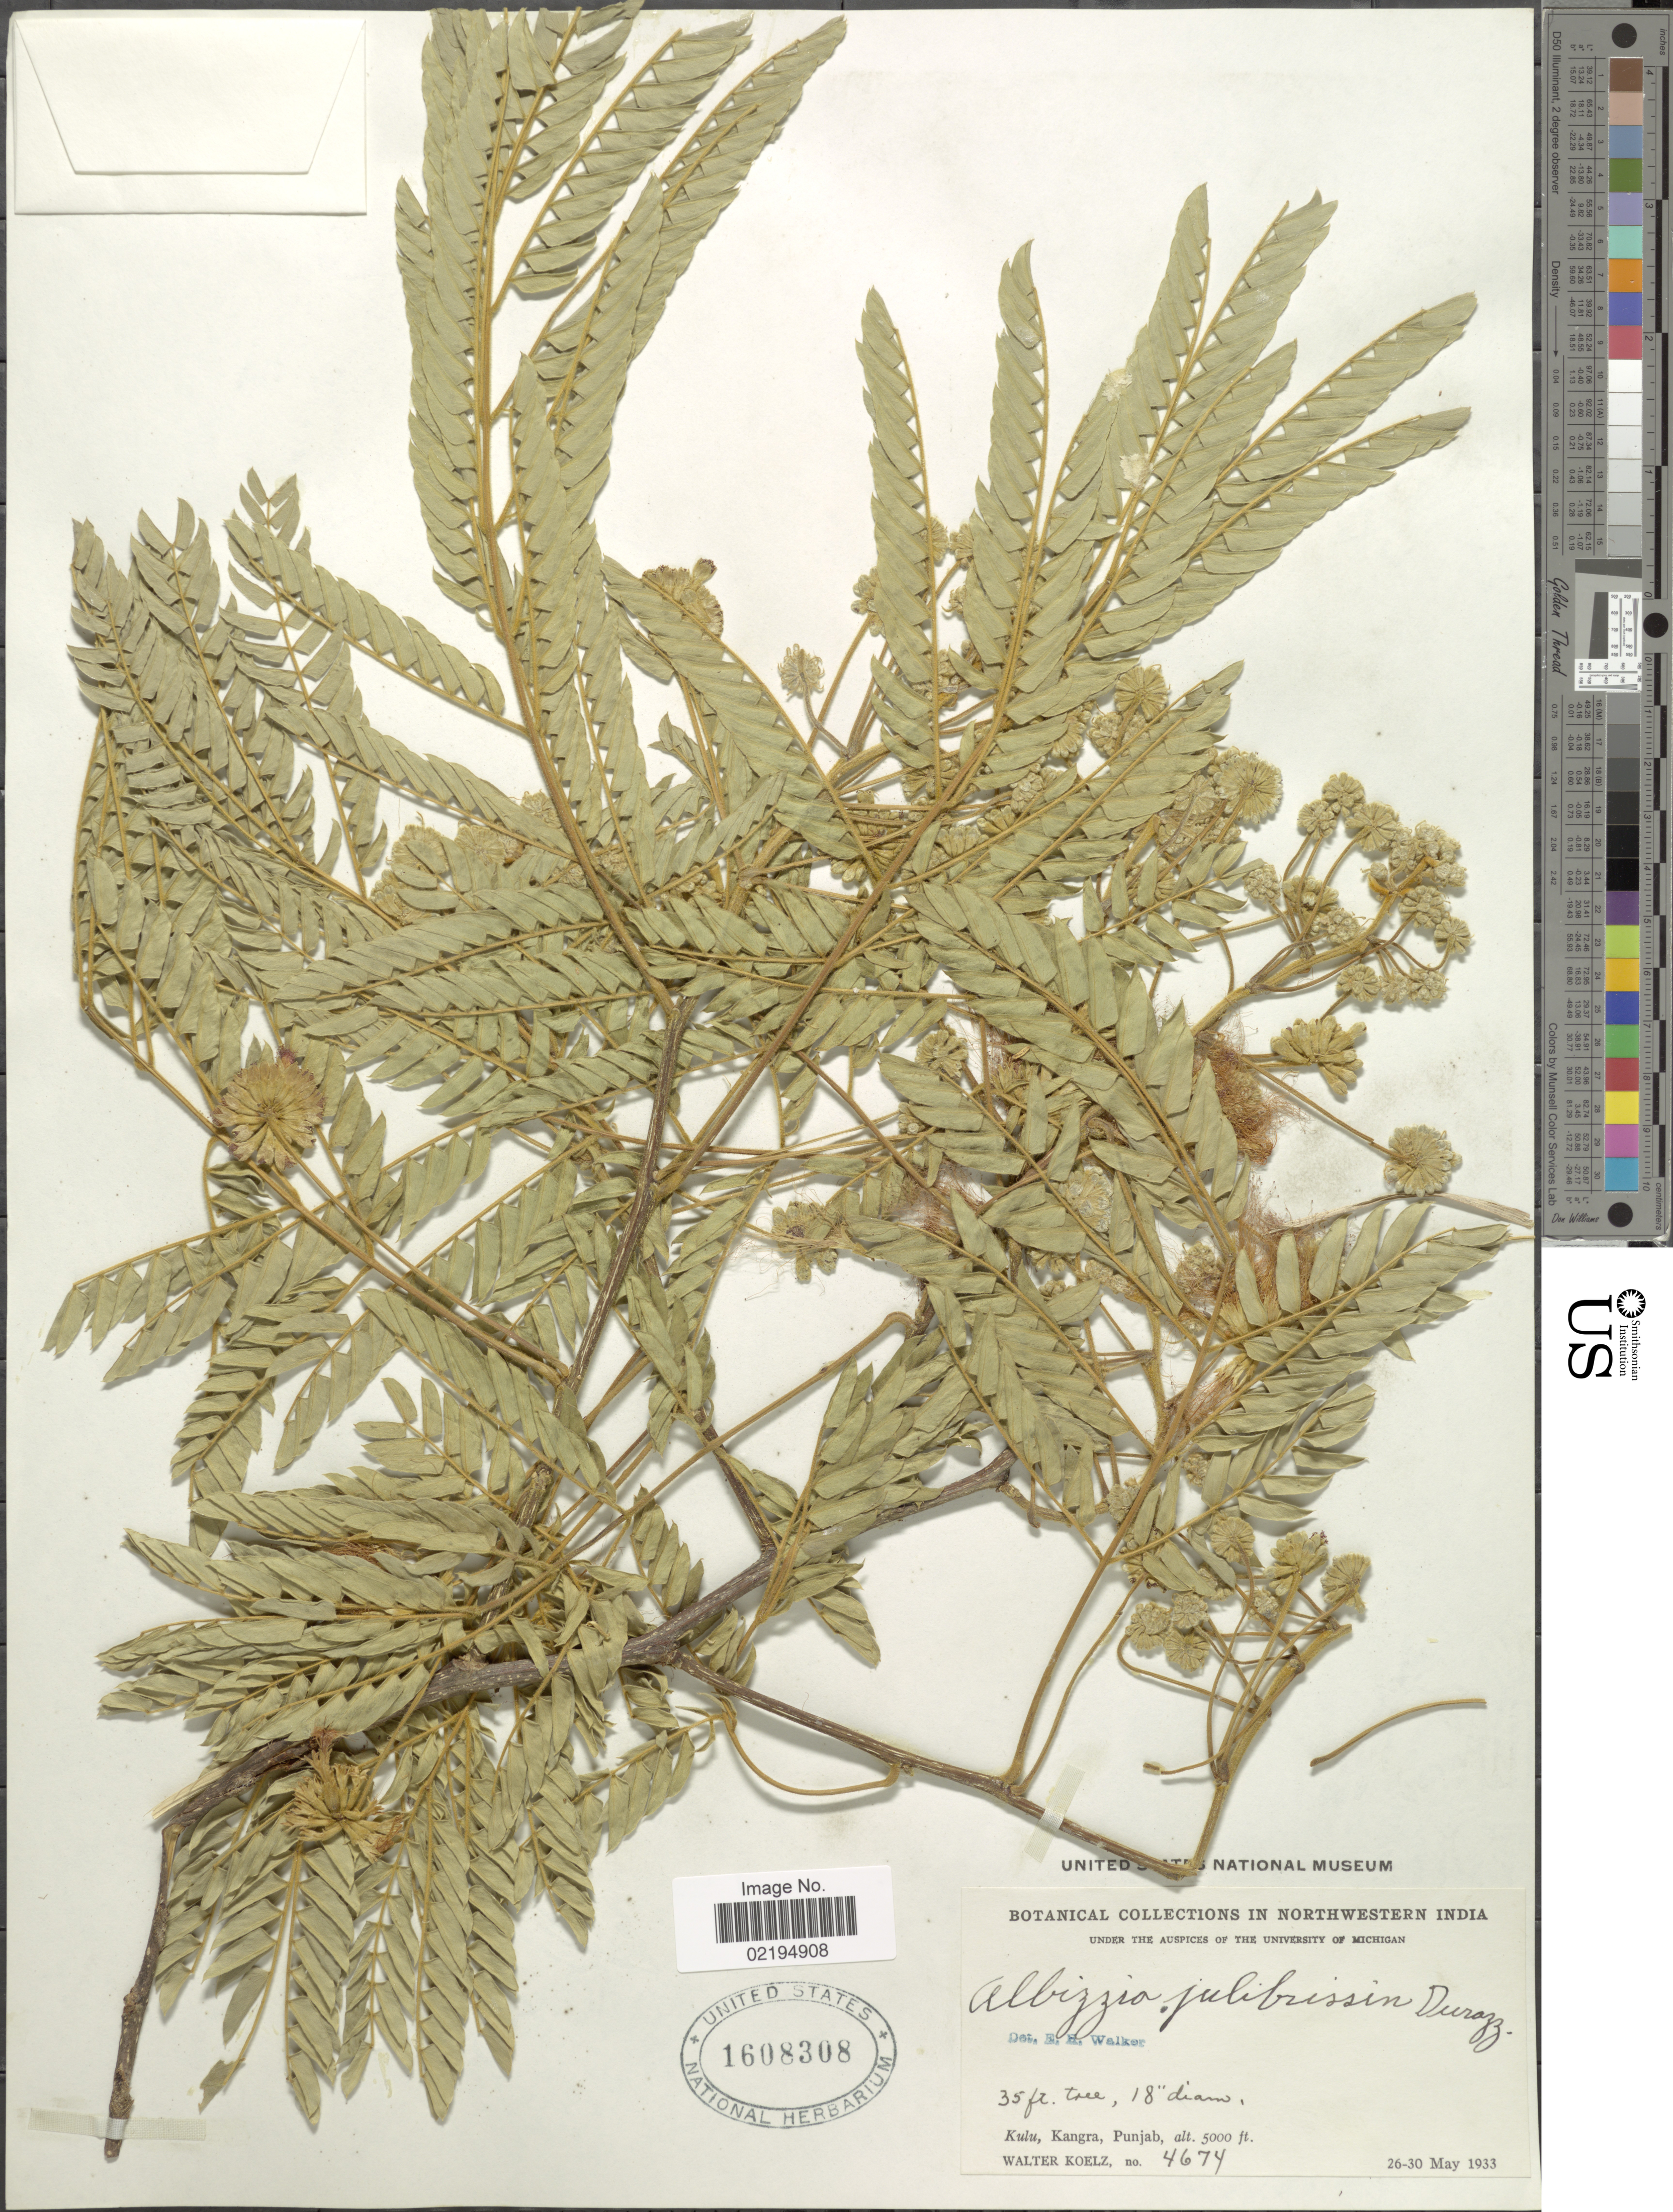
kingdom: Plantae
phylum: Tracheophyta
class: Magnoliopsida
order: Fabales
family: Fabaceae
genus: Albizia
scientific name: Albizia julibrissin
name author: Durazz.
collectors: W. N. Koelz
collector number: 4674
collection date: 1933-05-26/1933-05-30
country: India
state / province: Himachal Pradesh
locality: Northwestern India, Kulu, Kangra.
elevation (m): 1524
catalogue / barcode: US 1608308